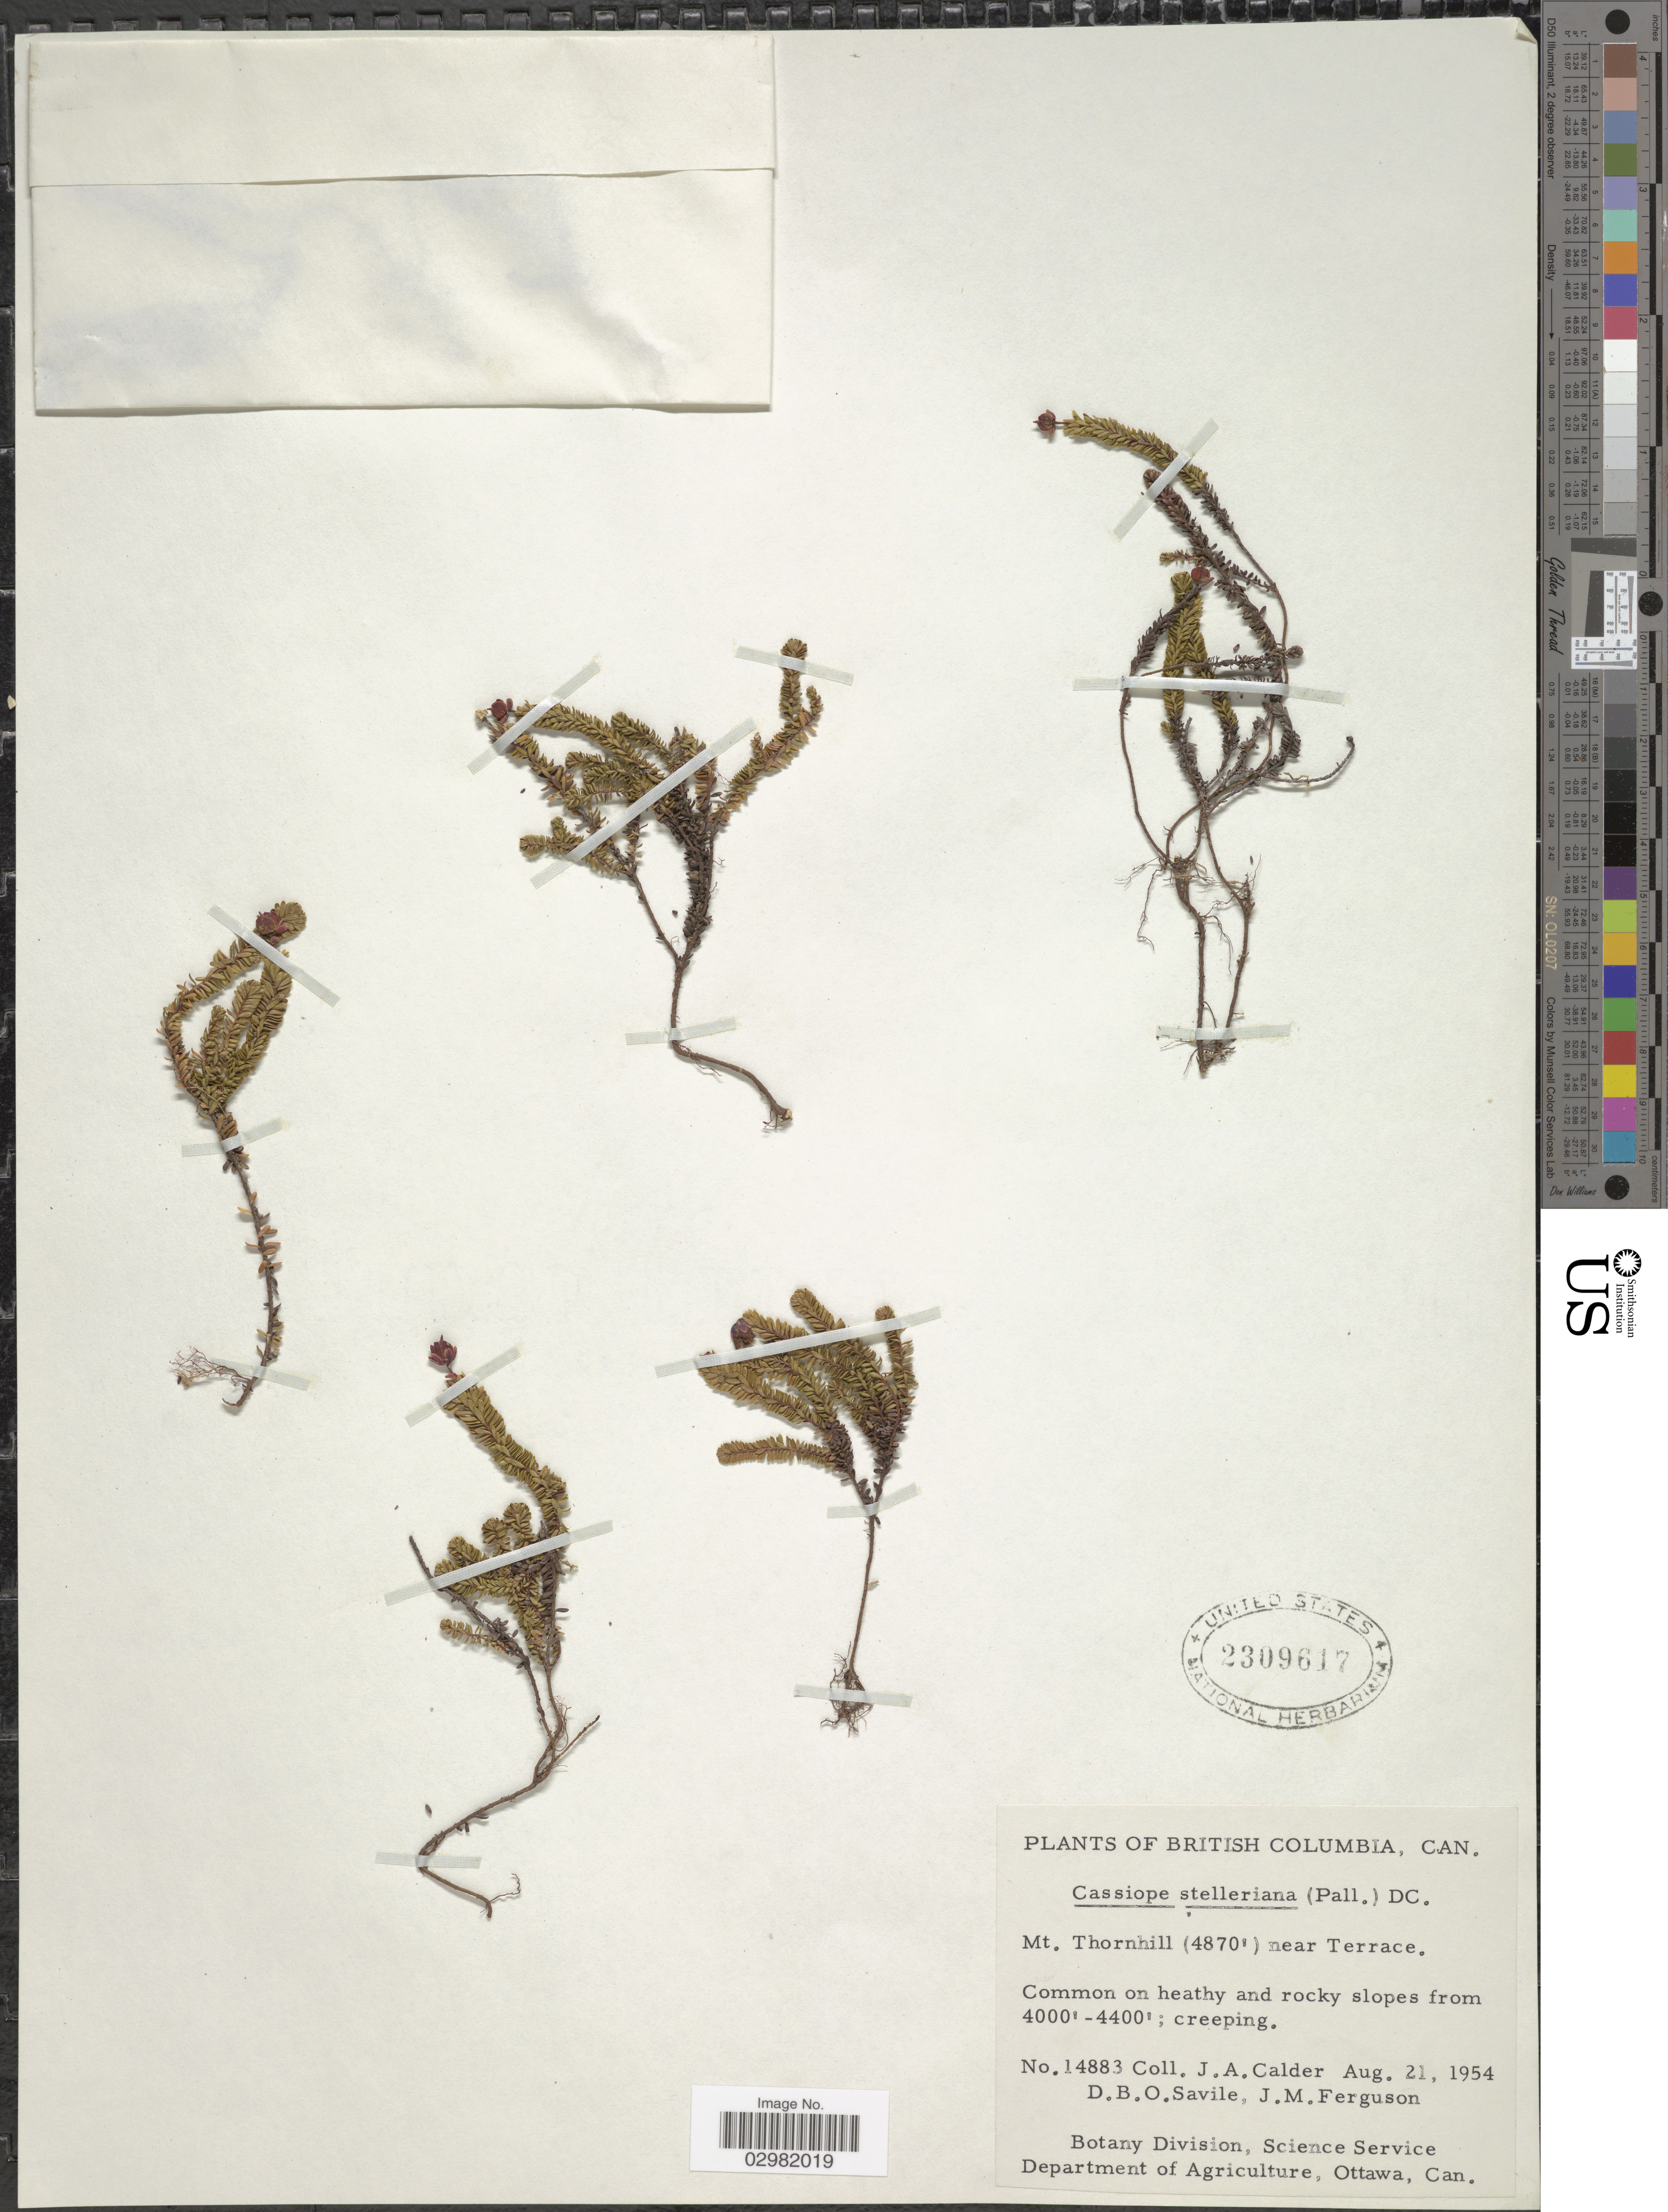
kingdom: Plantae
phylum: Tracheophyta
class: Magnoliopsida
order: Ericales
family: Ericaceae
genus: Cassiope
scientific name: Cassiope stelleriana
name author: (Pall.) DC.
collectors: J. A. Calder, D. Savile & J. M. Ferguson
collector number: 14883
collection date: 1954-08-21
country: Canada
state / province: British Columbia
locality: Mt. Thornhill near Terrace.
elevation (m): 1484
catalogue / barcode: US 2309617